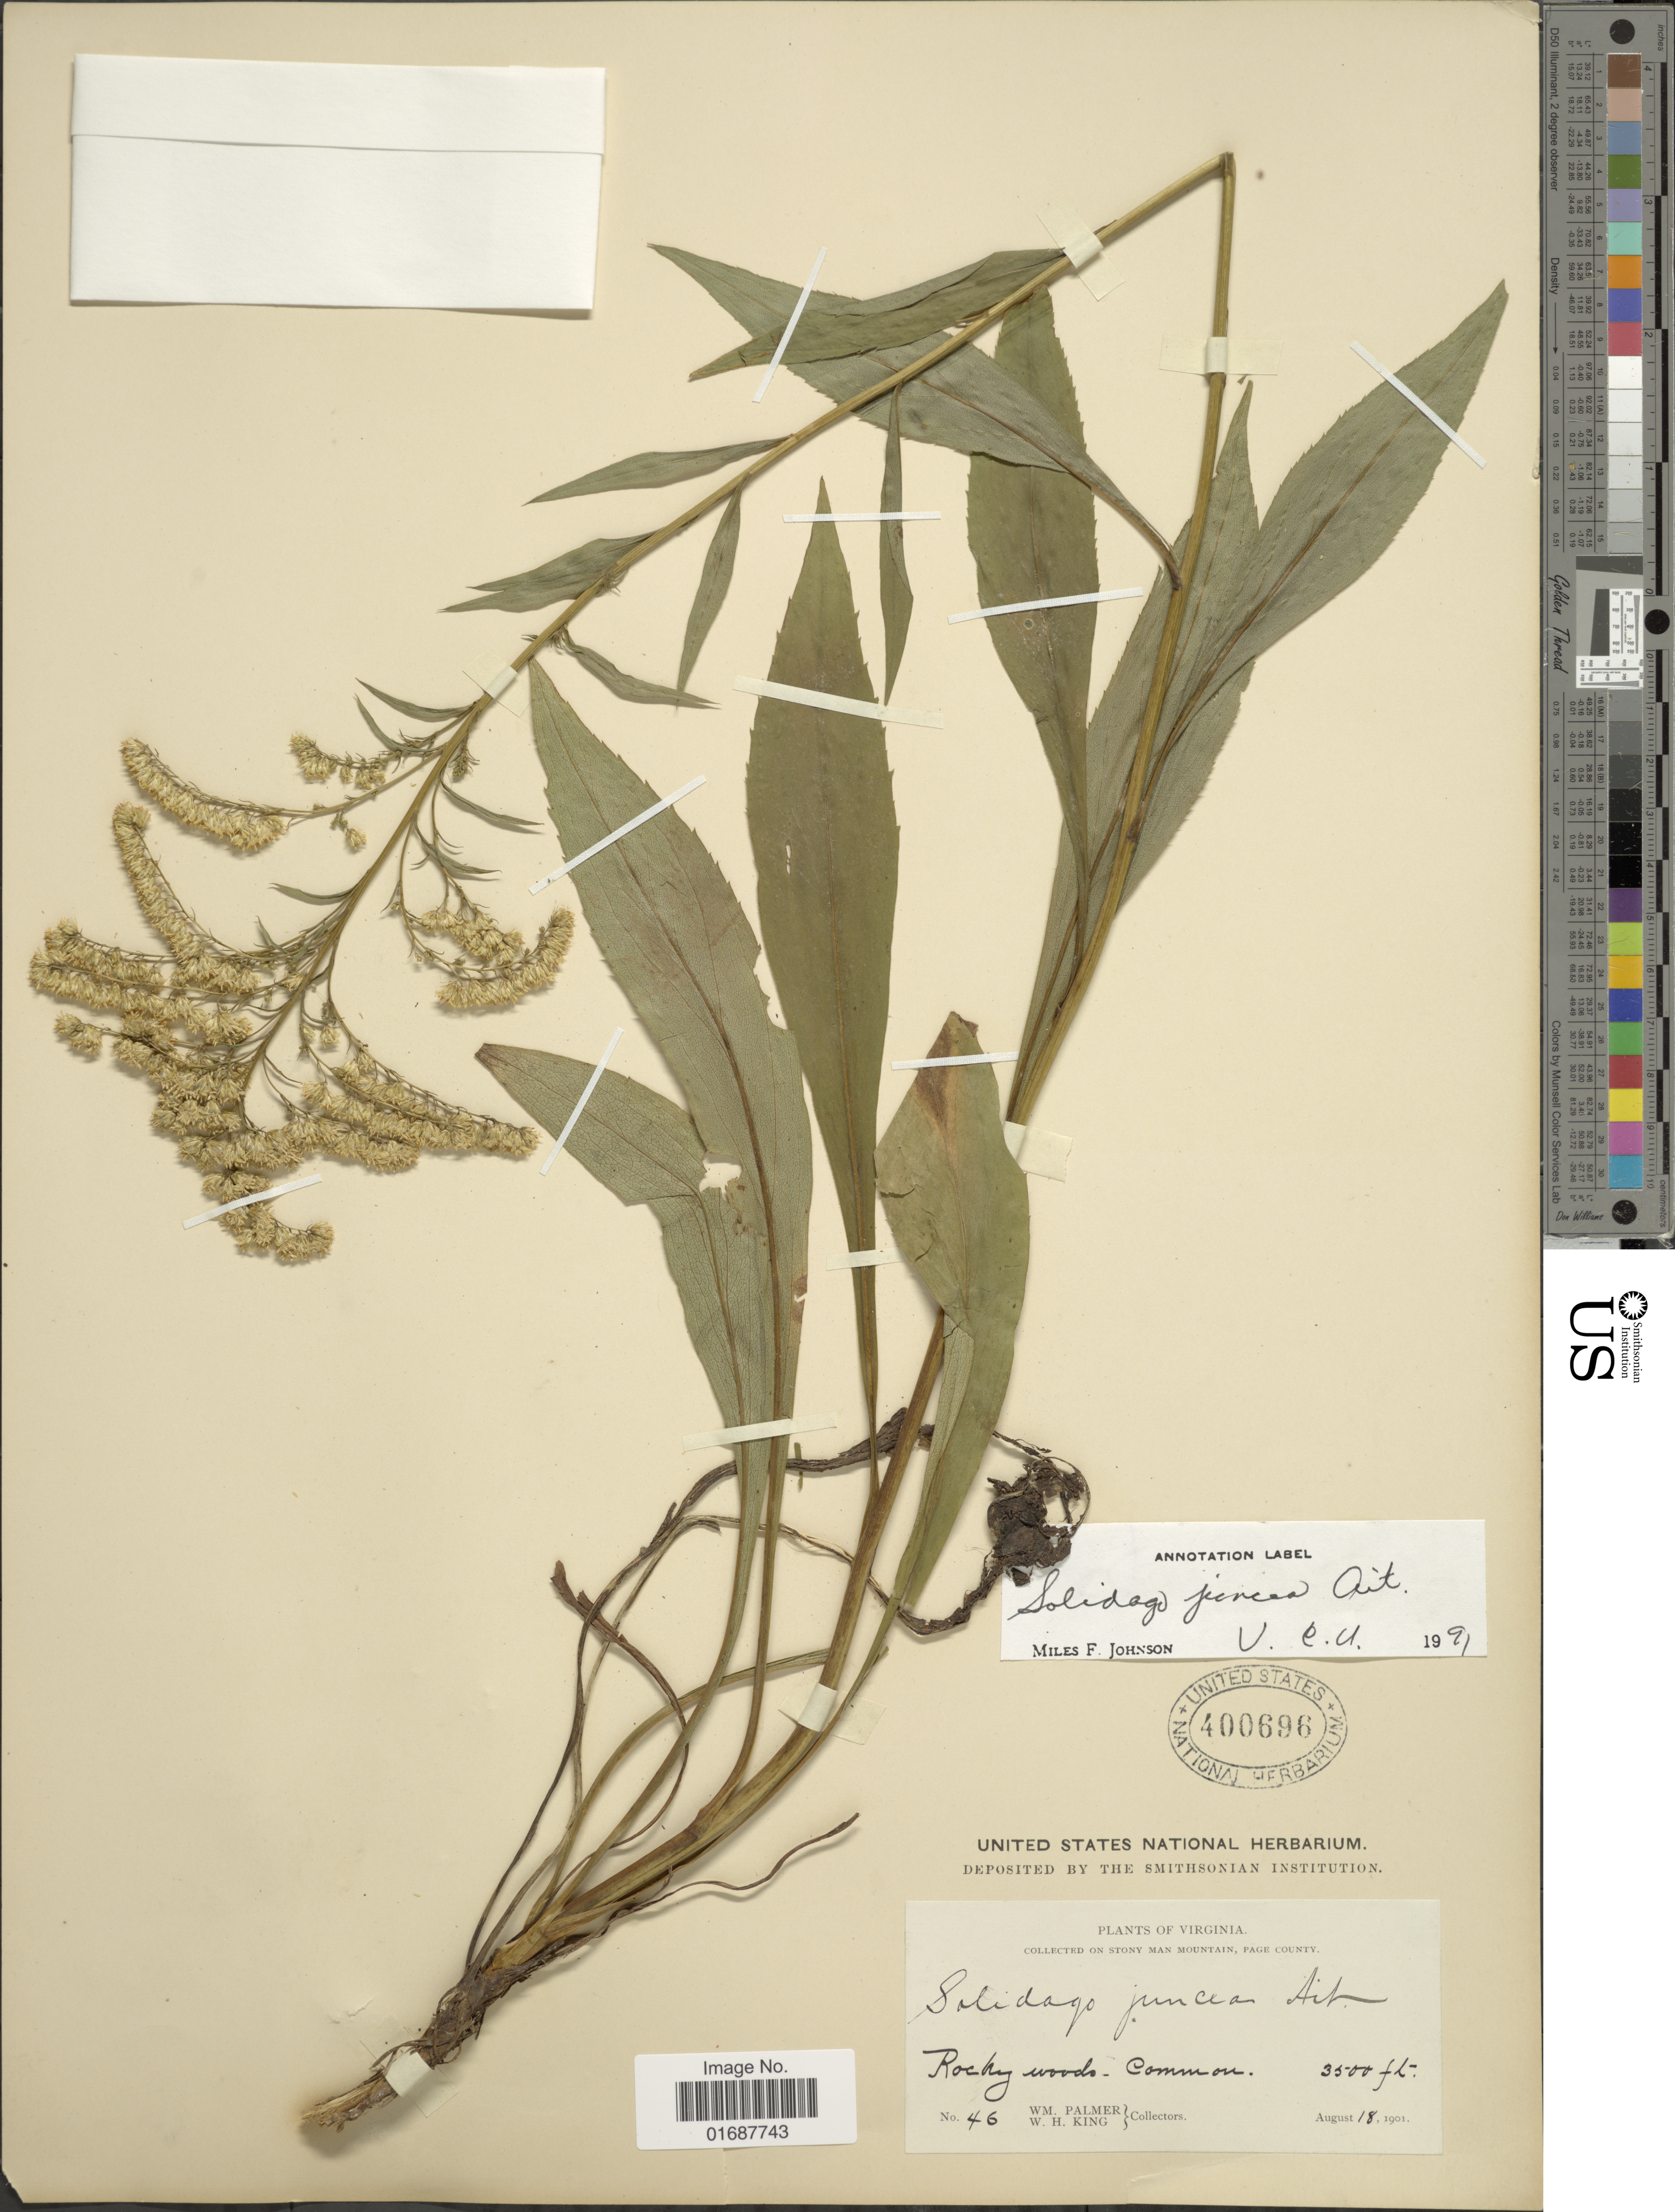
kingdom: Plantae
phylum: Tracheophyta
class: Magnoliopsida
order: Asterales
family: Asteraceae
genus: Solidago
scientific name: Solidago juncea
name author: Aiton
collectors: W. Palmer & W. H. King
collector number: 46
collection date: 1901-08-18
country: United States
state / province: Virginia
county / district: Page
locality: Stony Man Mountain, Page County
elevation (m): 1067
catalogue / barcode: US 400696